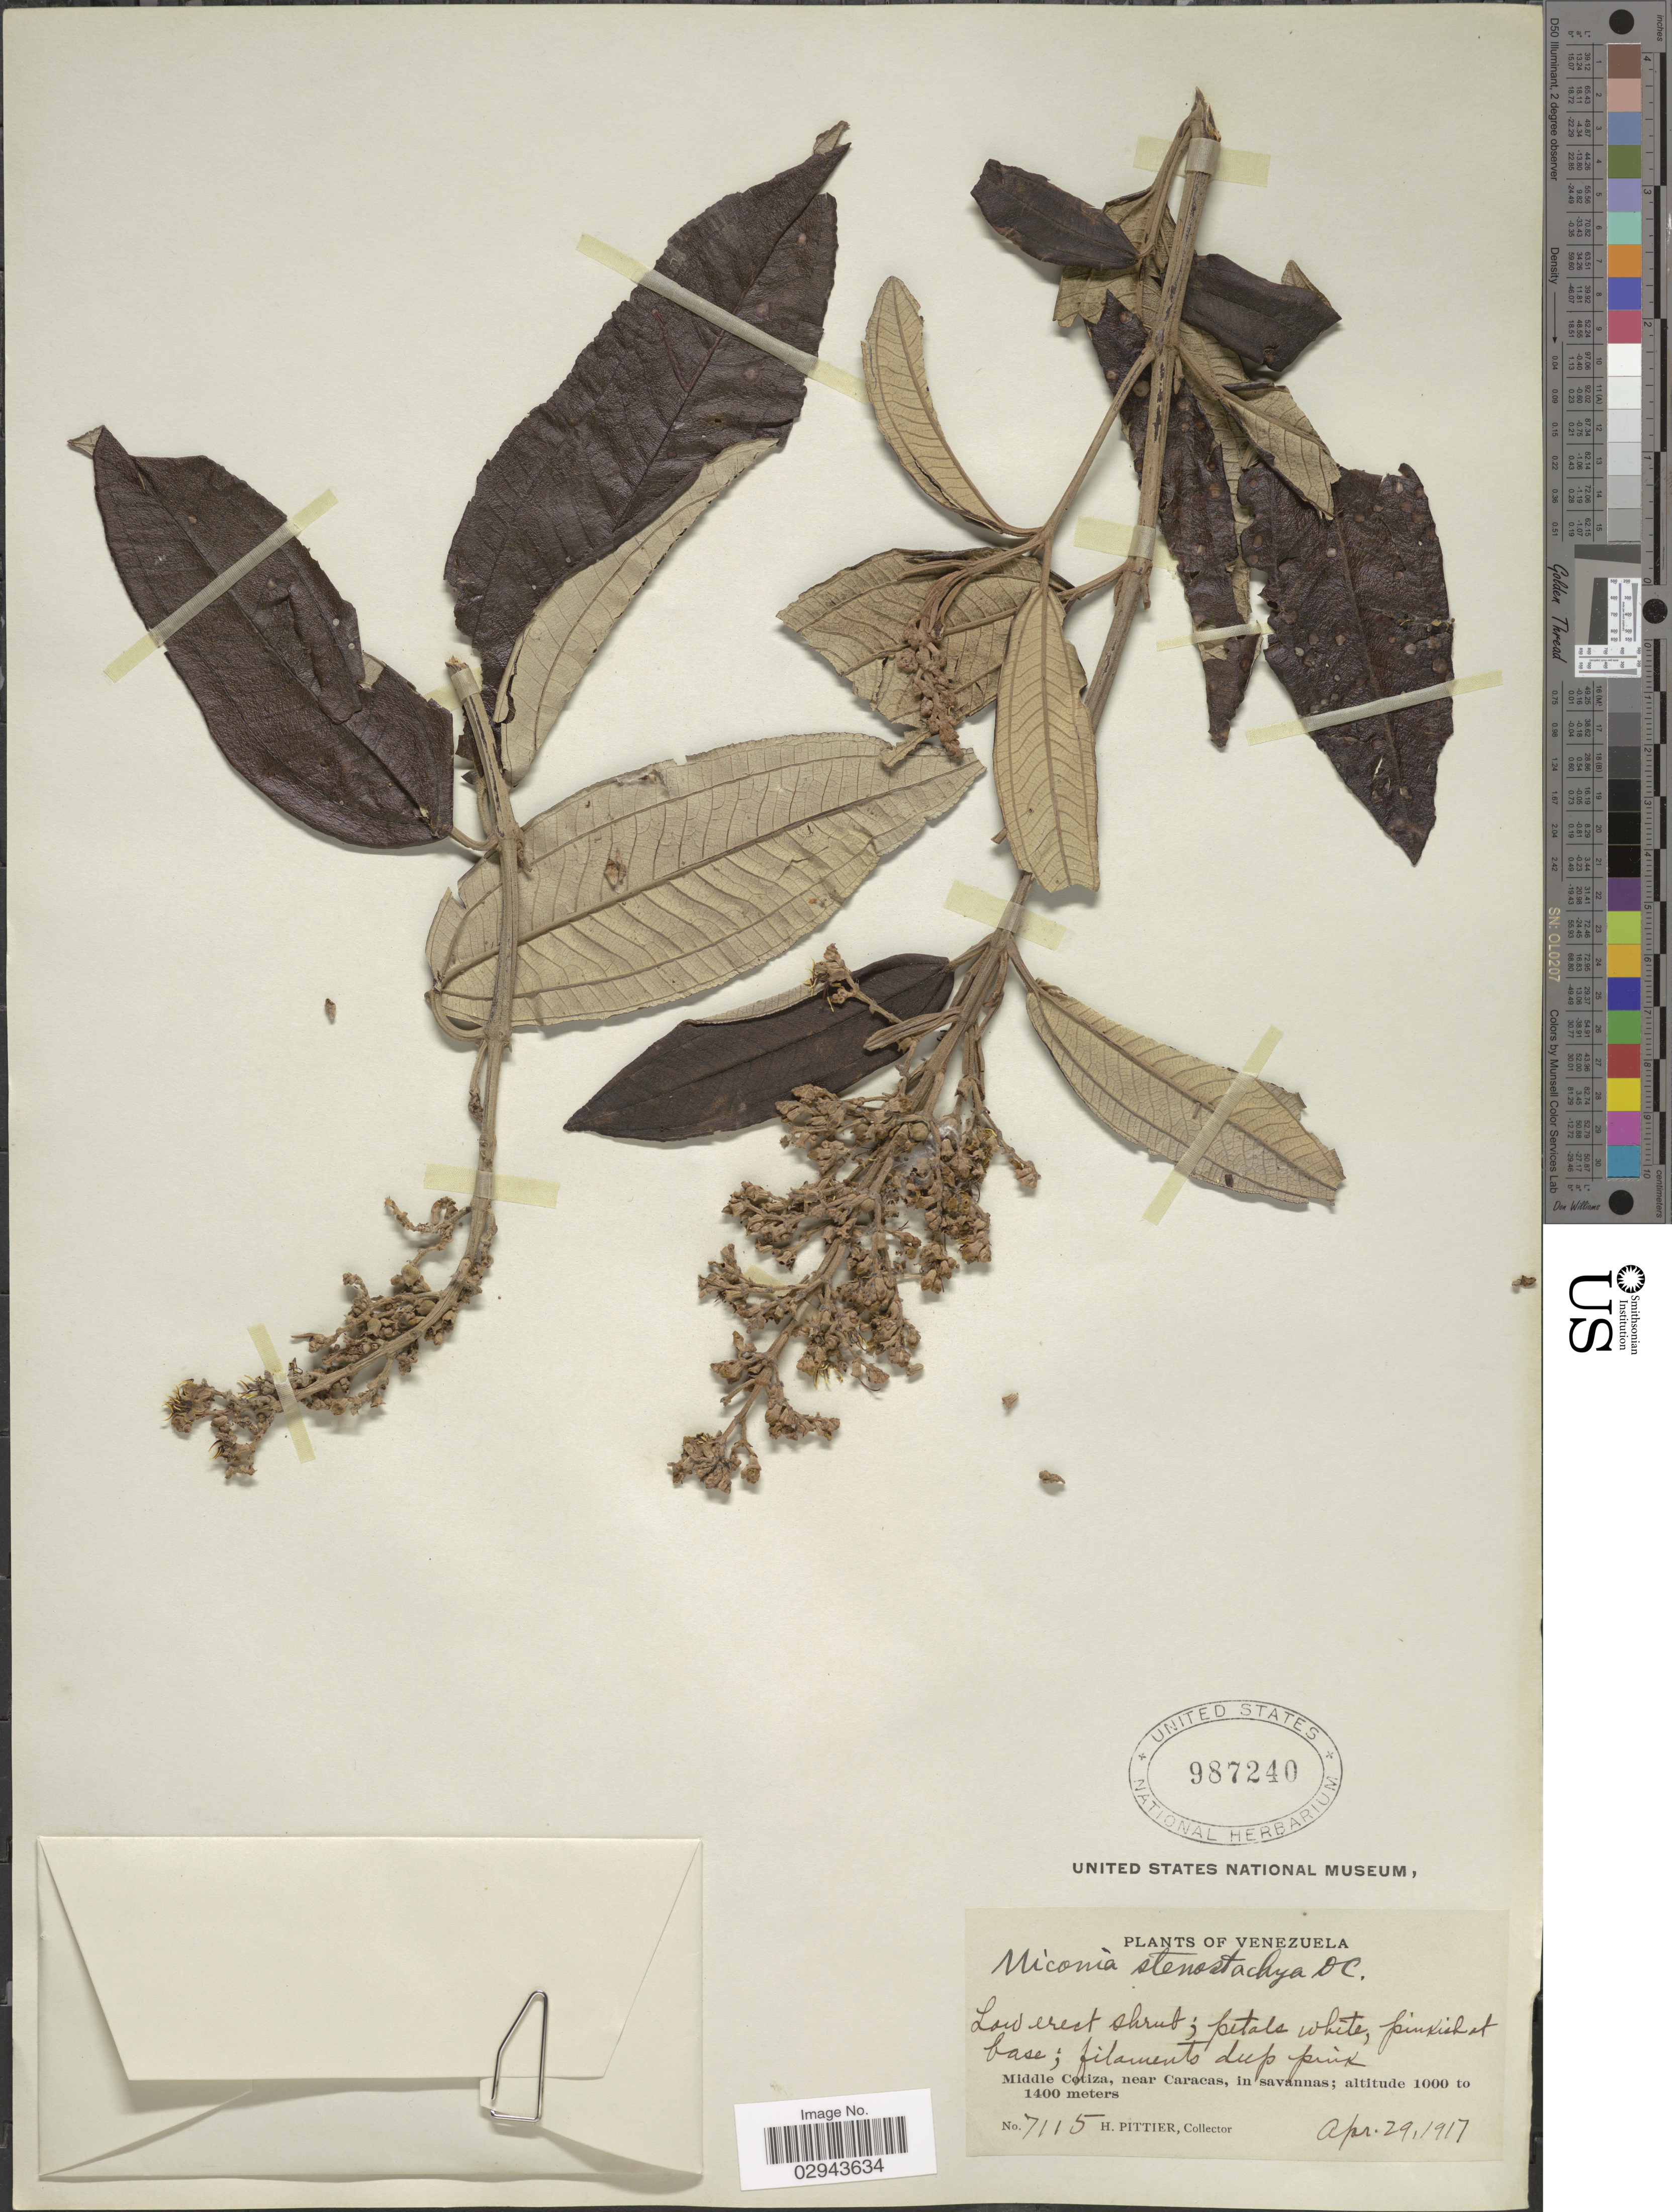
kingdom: Plantae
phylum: Tracheophyta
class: Magnoliopsida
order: Myrtales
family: Melastomataceae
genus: Miconia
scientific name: Miconia stenostachya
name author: DC.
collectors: H. F. Pittier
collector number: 7115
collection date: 1917-04-29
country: Venezuela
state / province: Distrito Federal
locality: Middle Cotiza, near Caracas.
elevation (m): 1000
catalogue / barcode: US 987240